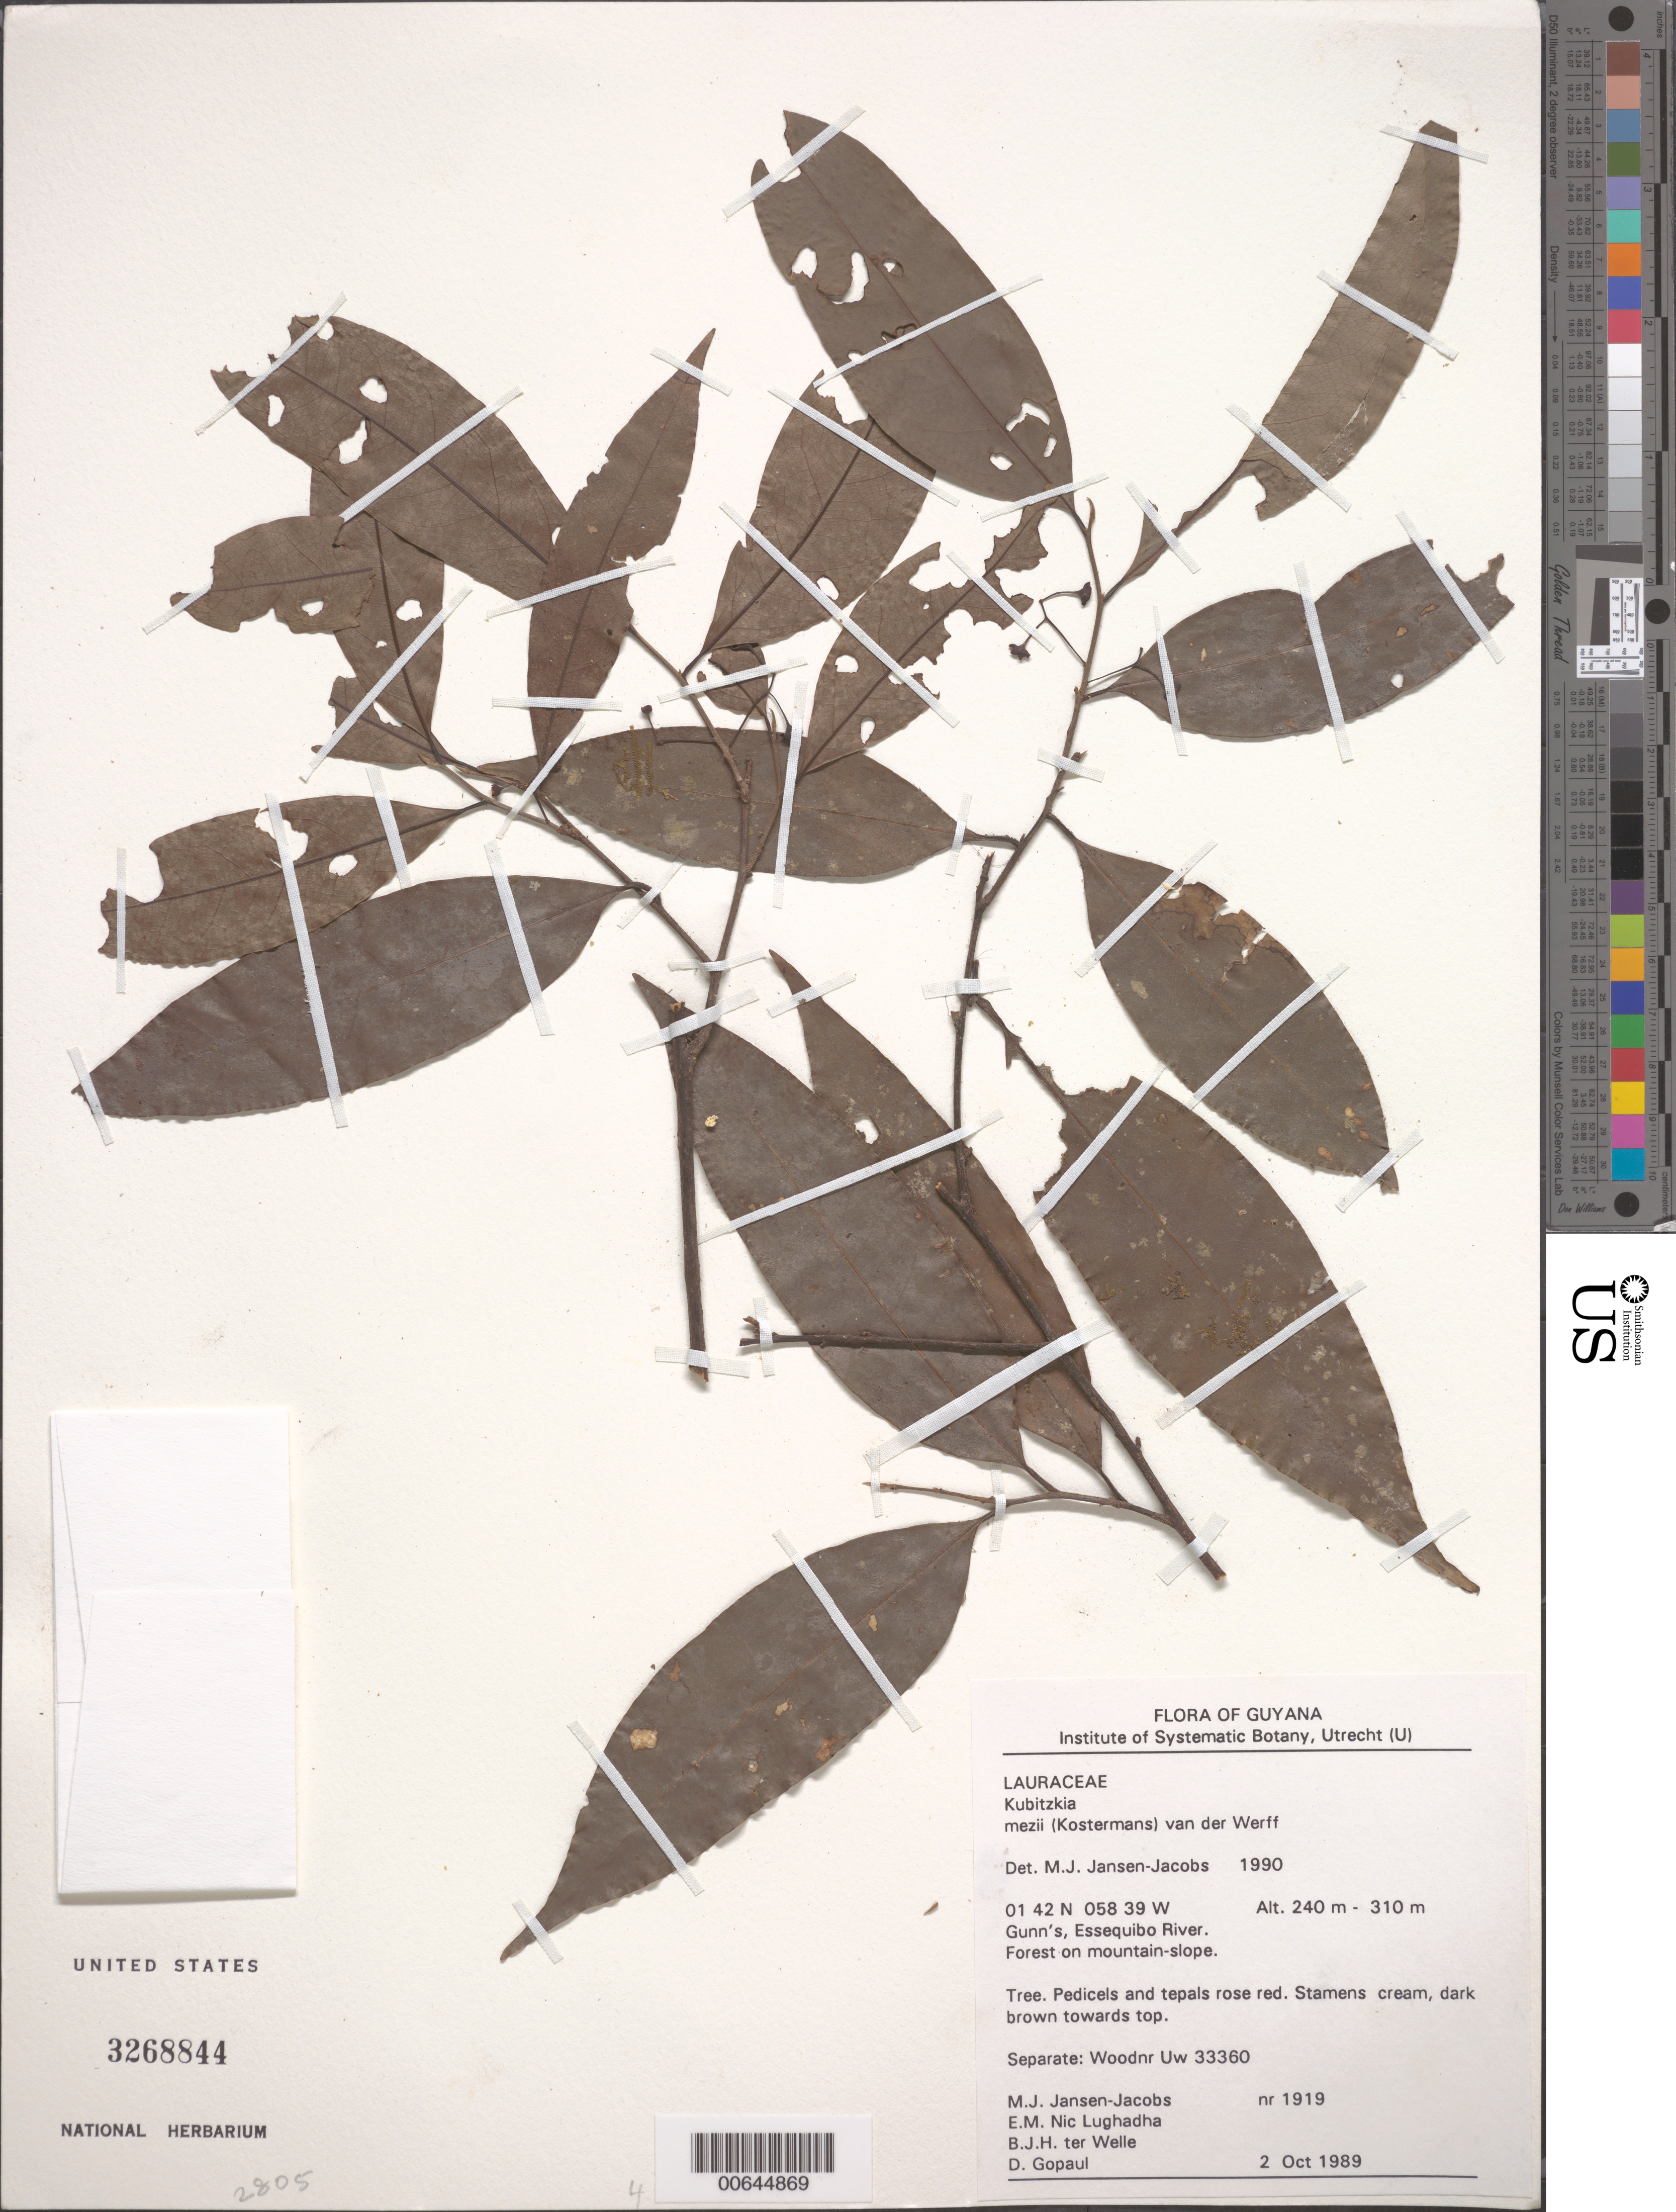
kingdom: Plantae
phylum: Tracheophyta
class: Magnoliopsida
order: Laurales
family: Lauraceae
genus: Kubitzkia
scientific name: Kubitzkia macrantha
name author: (Kosterm.) van der Werff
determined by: Jansen-Jacobs, M. J., (U), Nationaal Herbarium Nederland, Utrecht University branch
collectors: M. J. Jansen-Jacobs, E. Nic Lughadha, B. Welle & D. Gopaul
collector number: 1919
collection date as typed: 2-Oct-89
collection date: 1989-10-02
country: Guyana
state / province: U. Takutu-U. Essequibo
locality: Gunn's, Essequibo River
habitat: Forest on mountain slopes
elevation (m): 240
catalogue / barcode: US 3268844